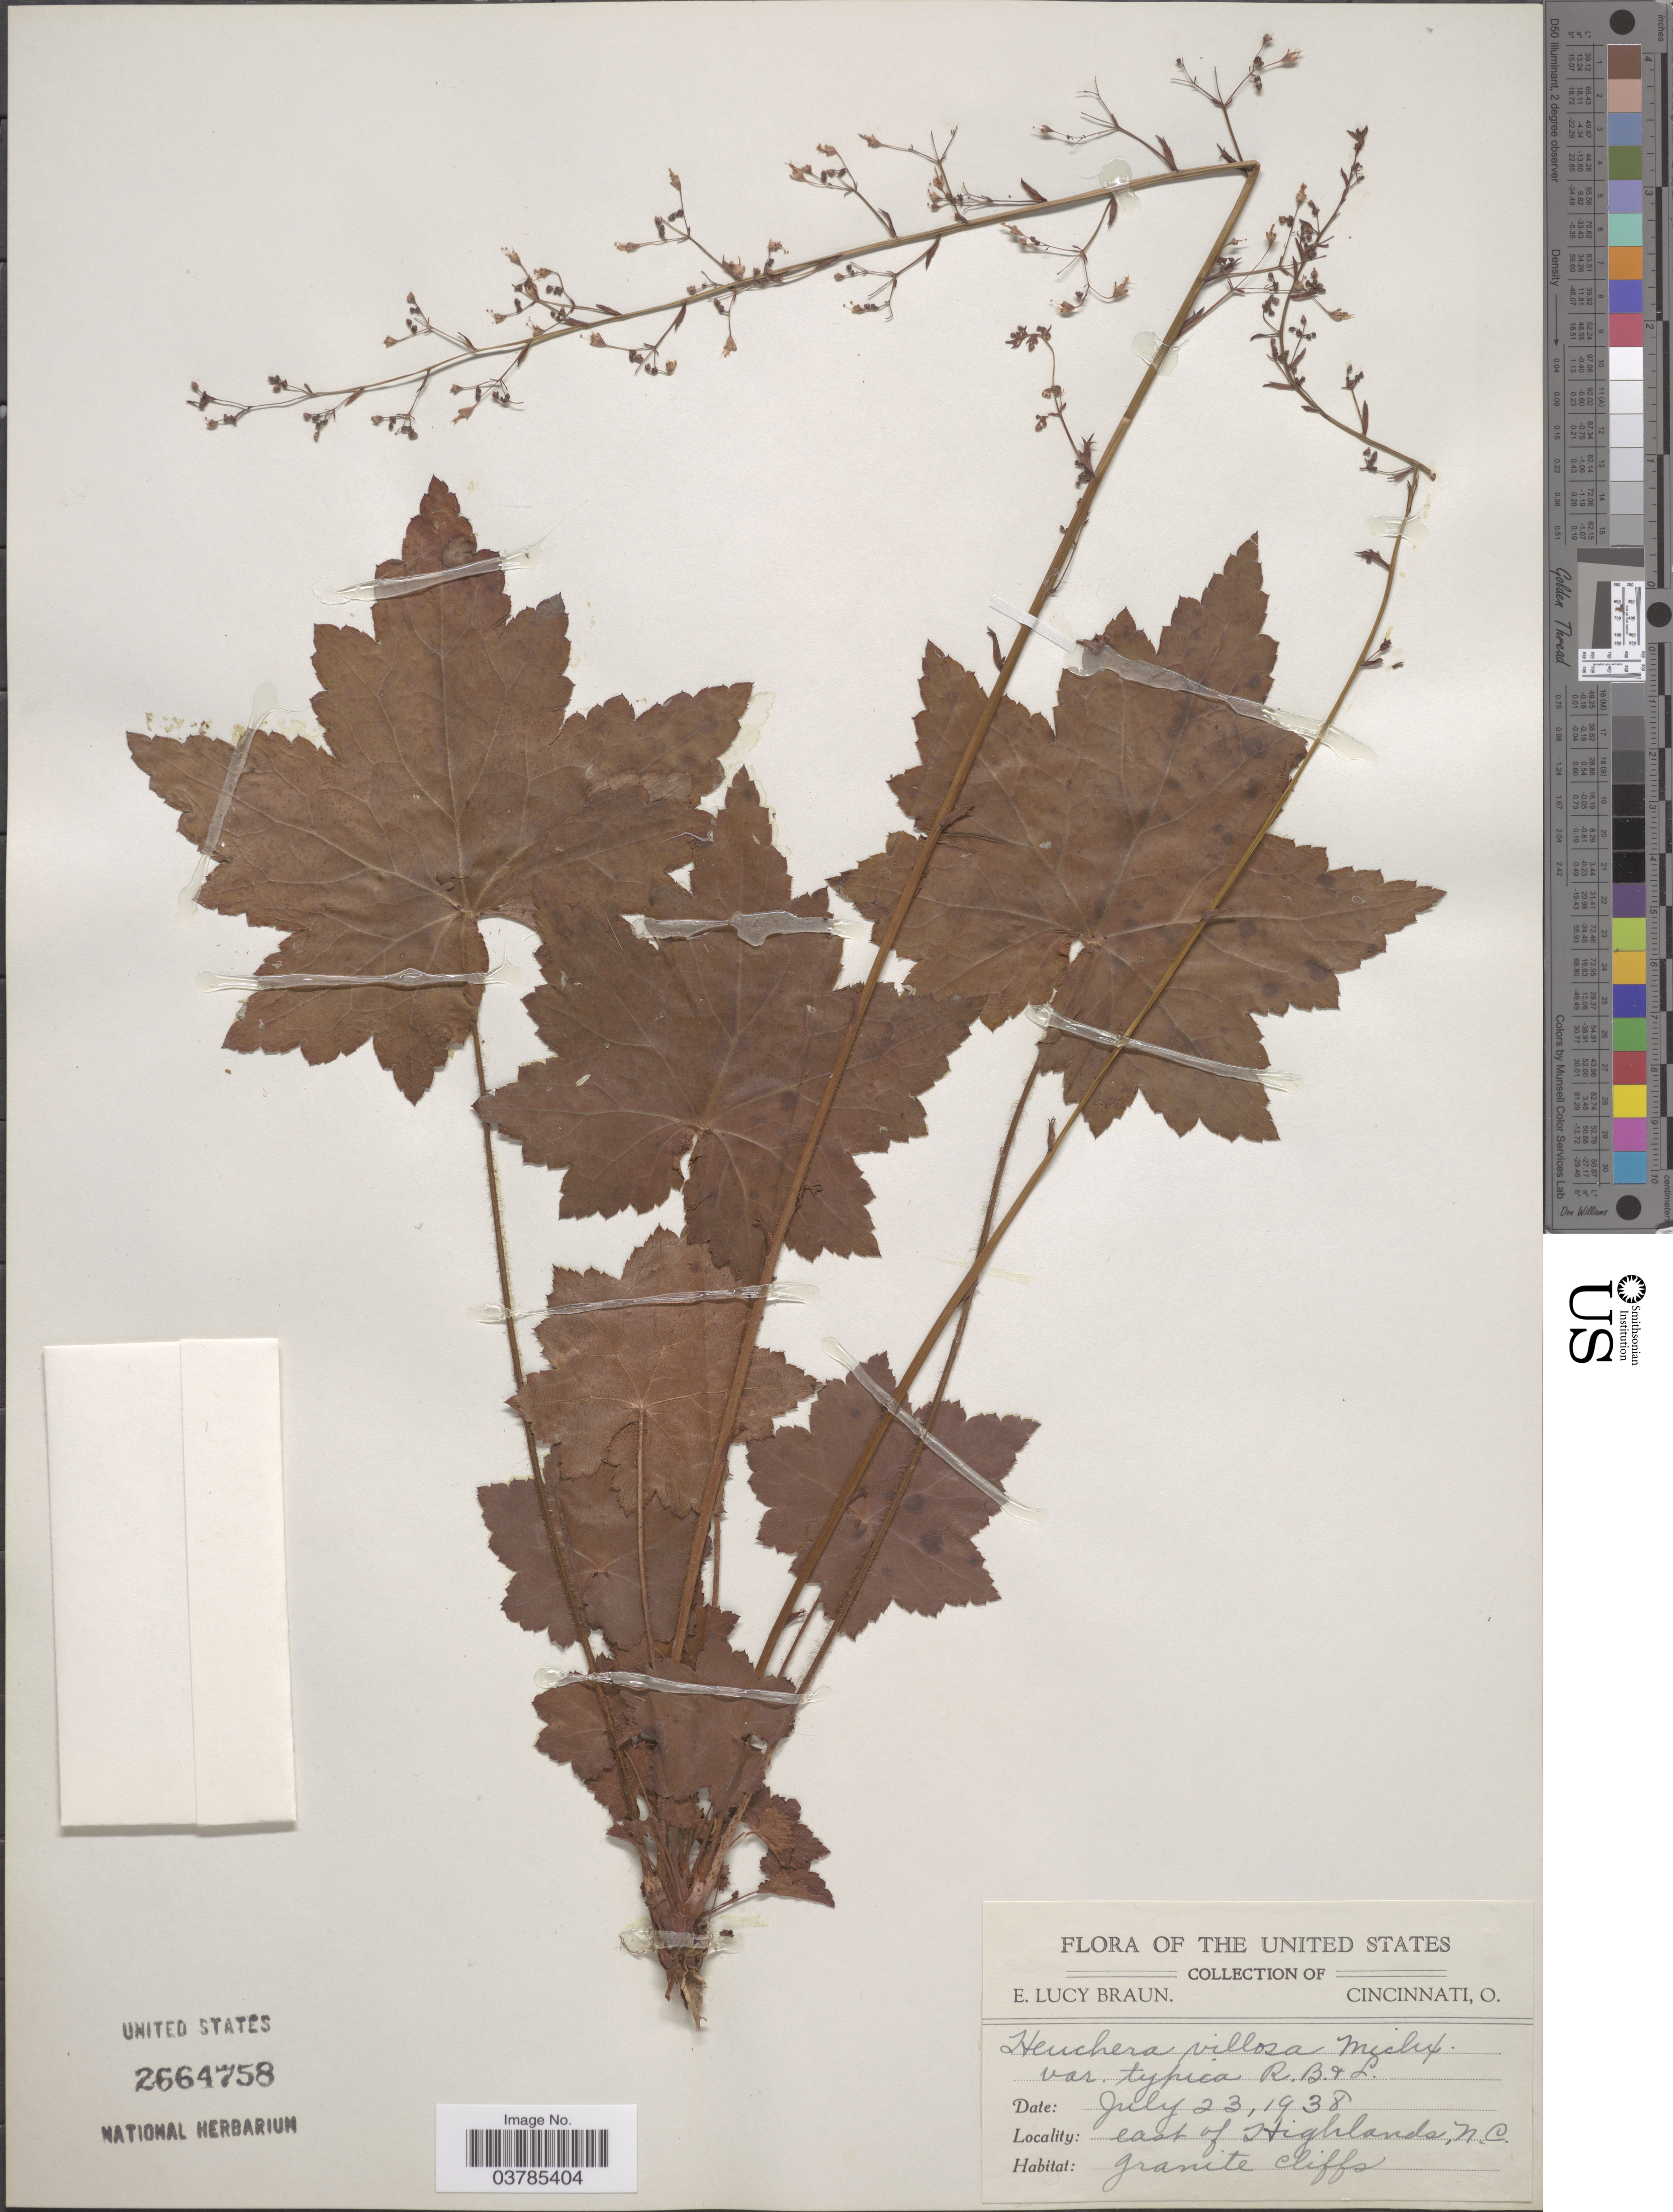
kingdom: Plantae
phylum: Tracheophyta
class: Magnoliopsida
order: Saxifragales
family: Saxifragaceae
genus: Heuchera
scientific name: Heuchera villosa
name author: Michx.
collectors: E. L. Braun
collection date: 1938-07-23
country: United States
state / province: North Carolina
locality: East of Highlands.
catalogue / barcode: US 2664758